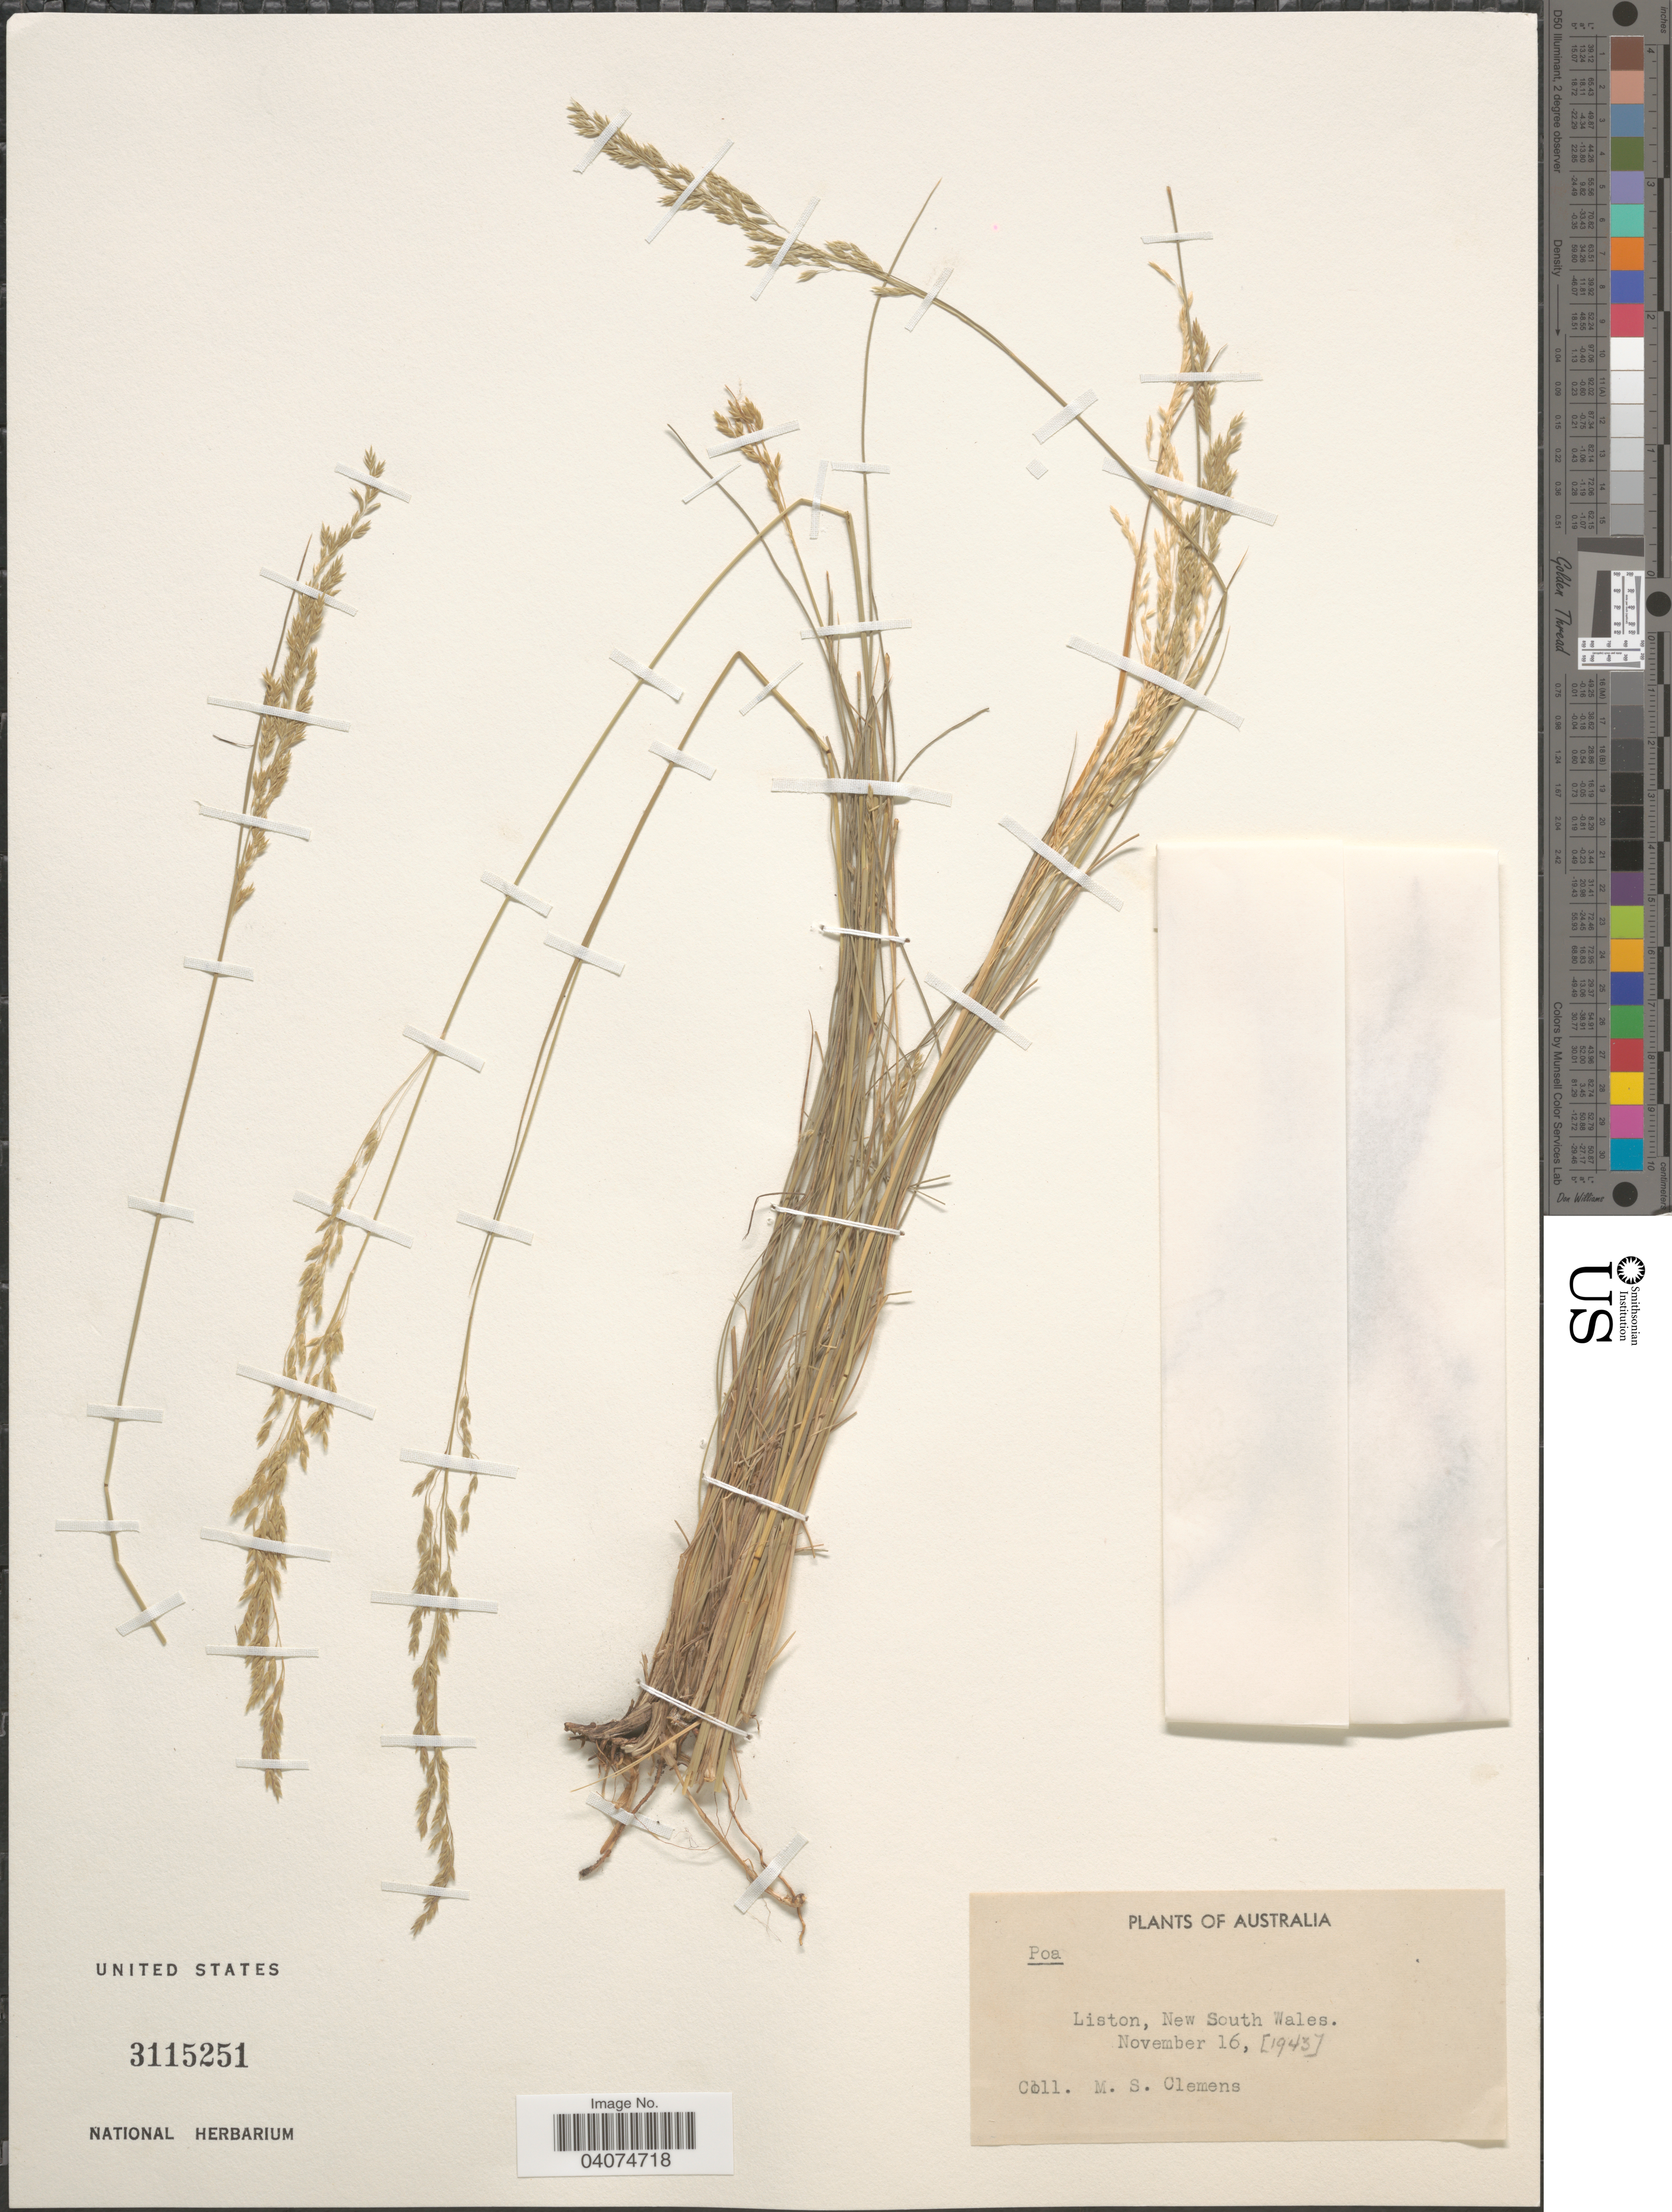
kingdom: Plantae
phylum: Tracheophyta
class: Liliopsida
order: Poales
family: Poaceae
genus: Poa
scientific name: Poa sp.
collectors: M. S. Clemens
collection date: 1943-11-16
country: Australia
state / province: New South Wales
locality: Liston.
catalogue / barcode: US 3115251